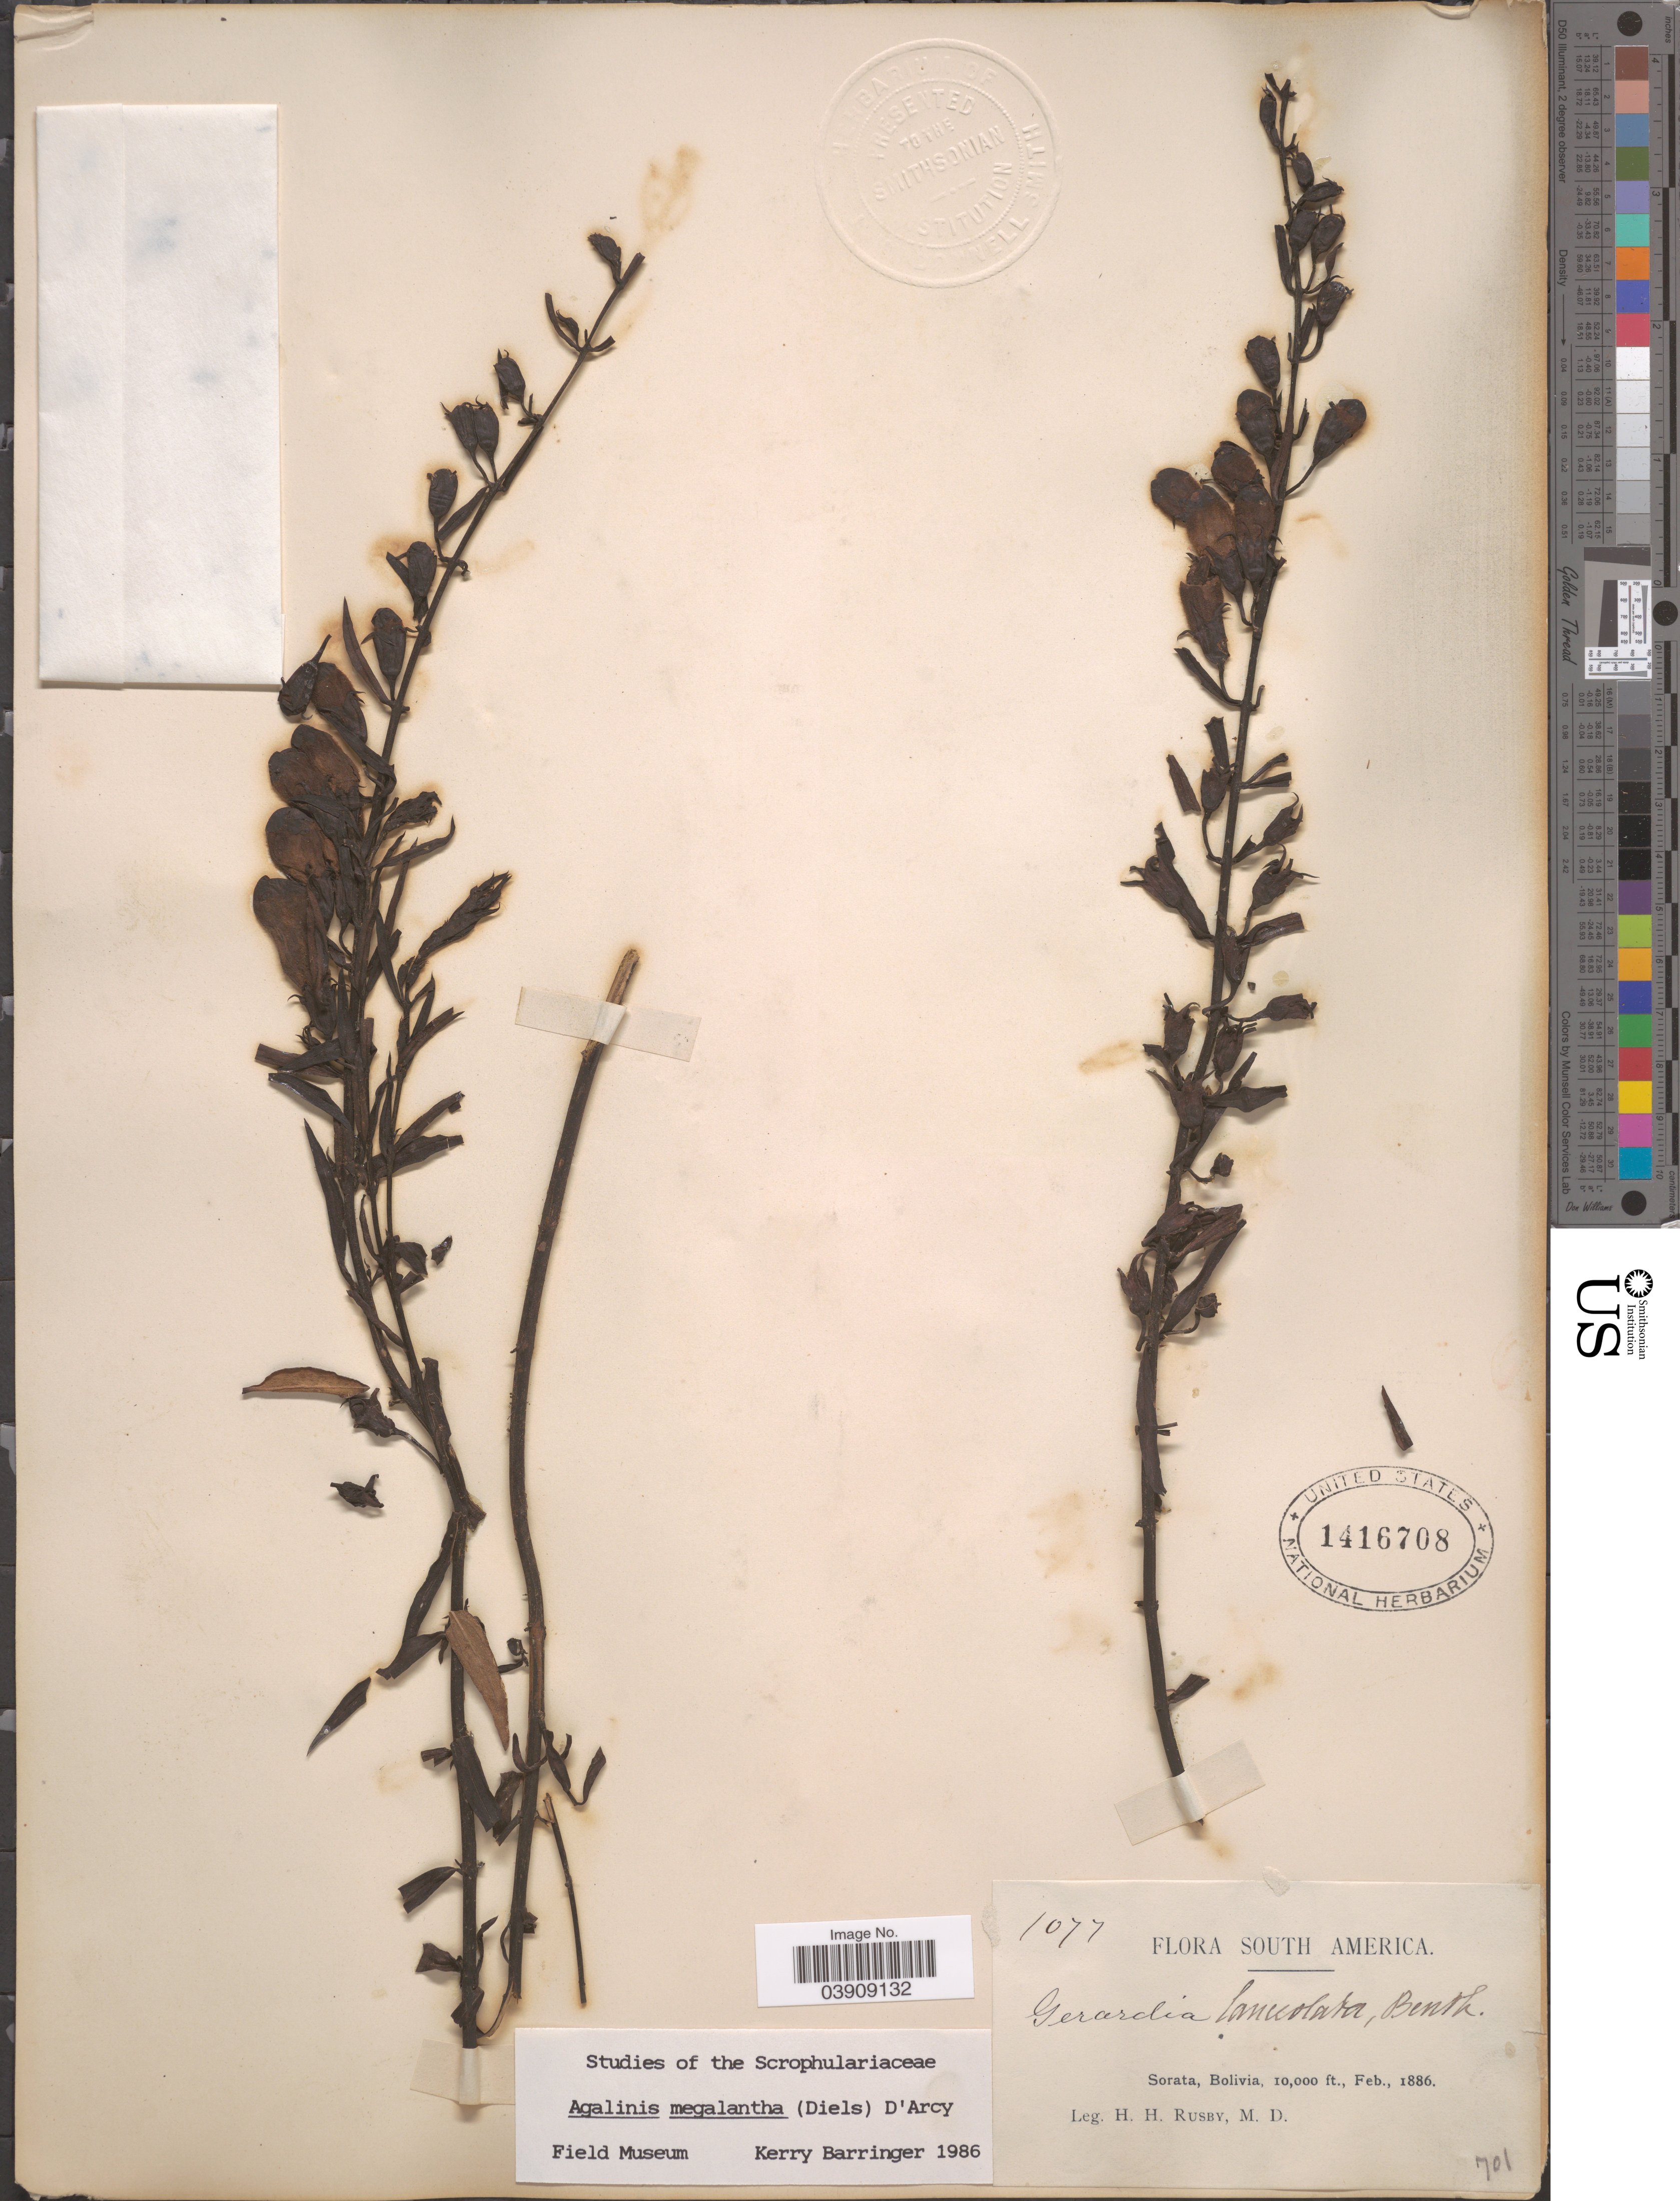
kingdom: Plantae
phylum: Tracheophyta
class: Magnoliopsida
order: Lamiales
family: Orobanchaceae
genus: Agalinis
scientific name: Agalinis megalantha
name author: (Diels) D'Arcy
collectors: H. H. Rusby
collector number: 1077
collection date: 1886-02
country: Bolivia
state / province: La Páz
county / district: Larecaja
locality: Sorata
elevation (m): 3048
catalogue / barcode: US 1416708